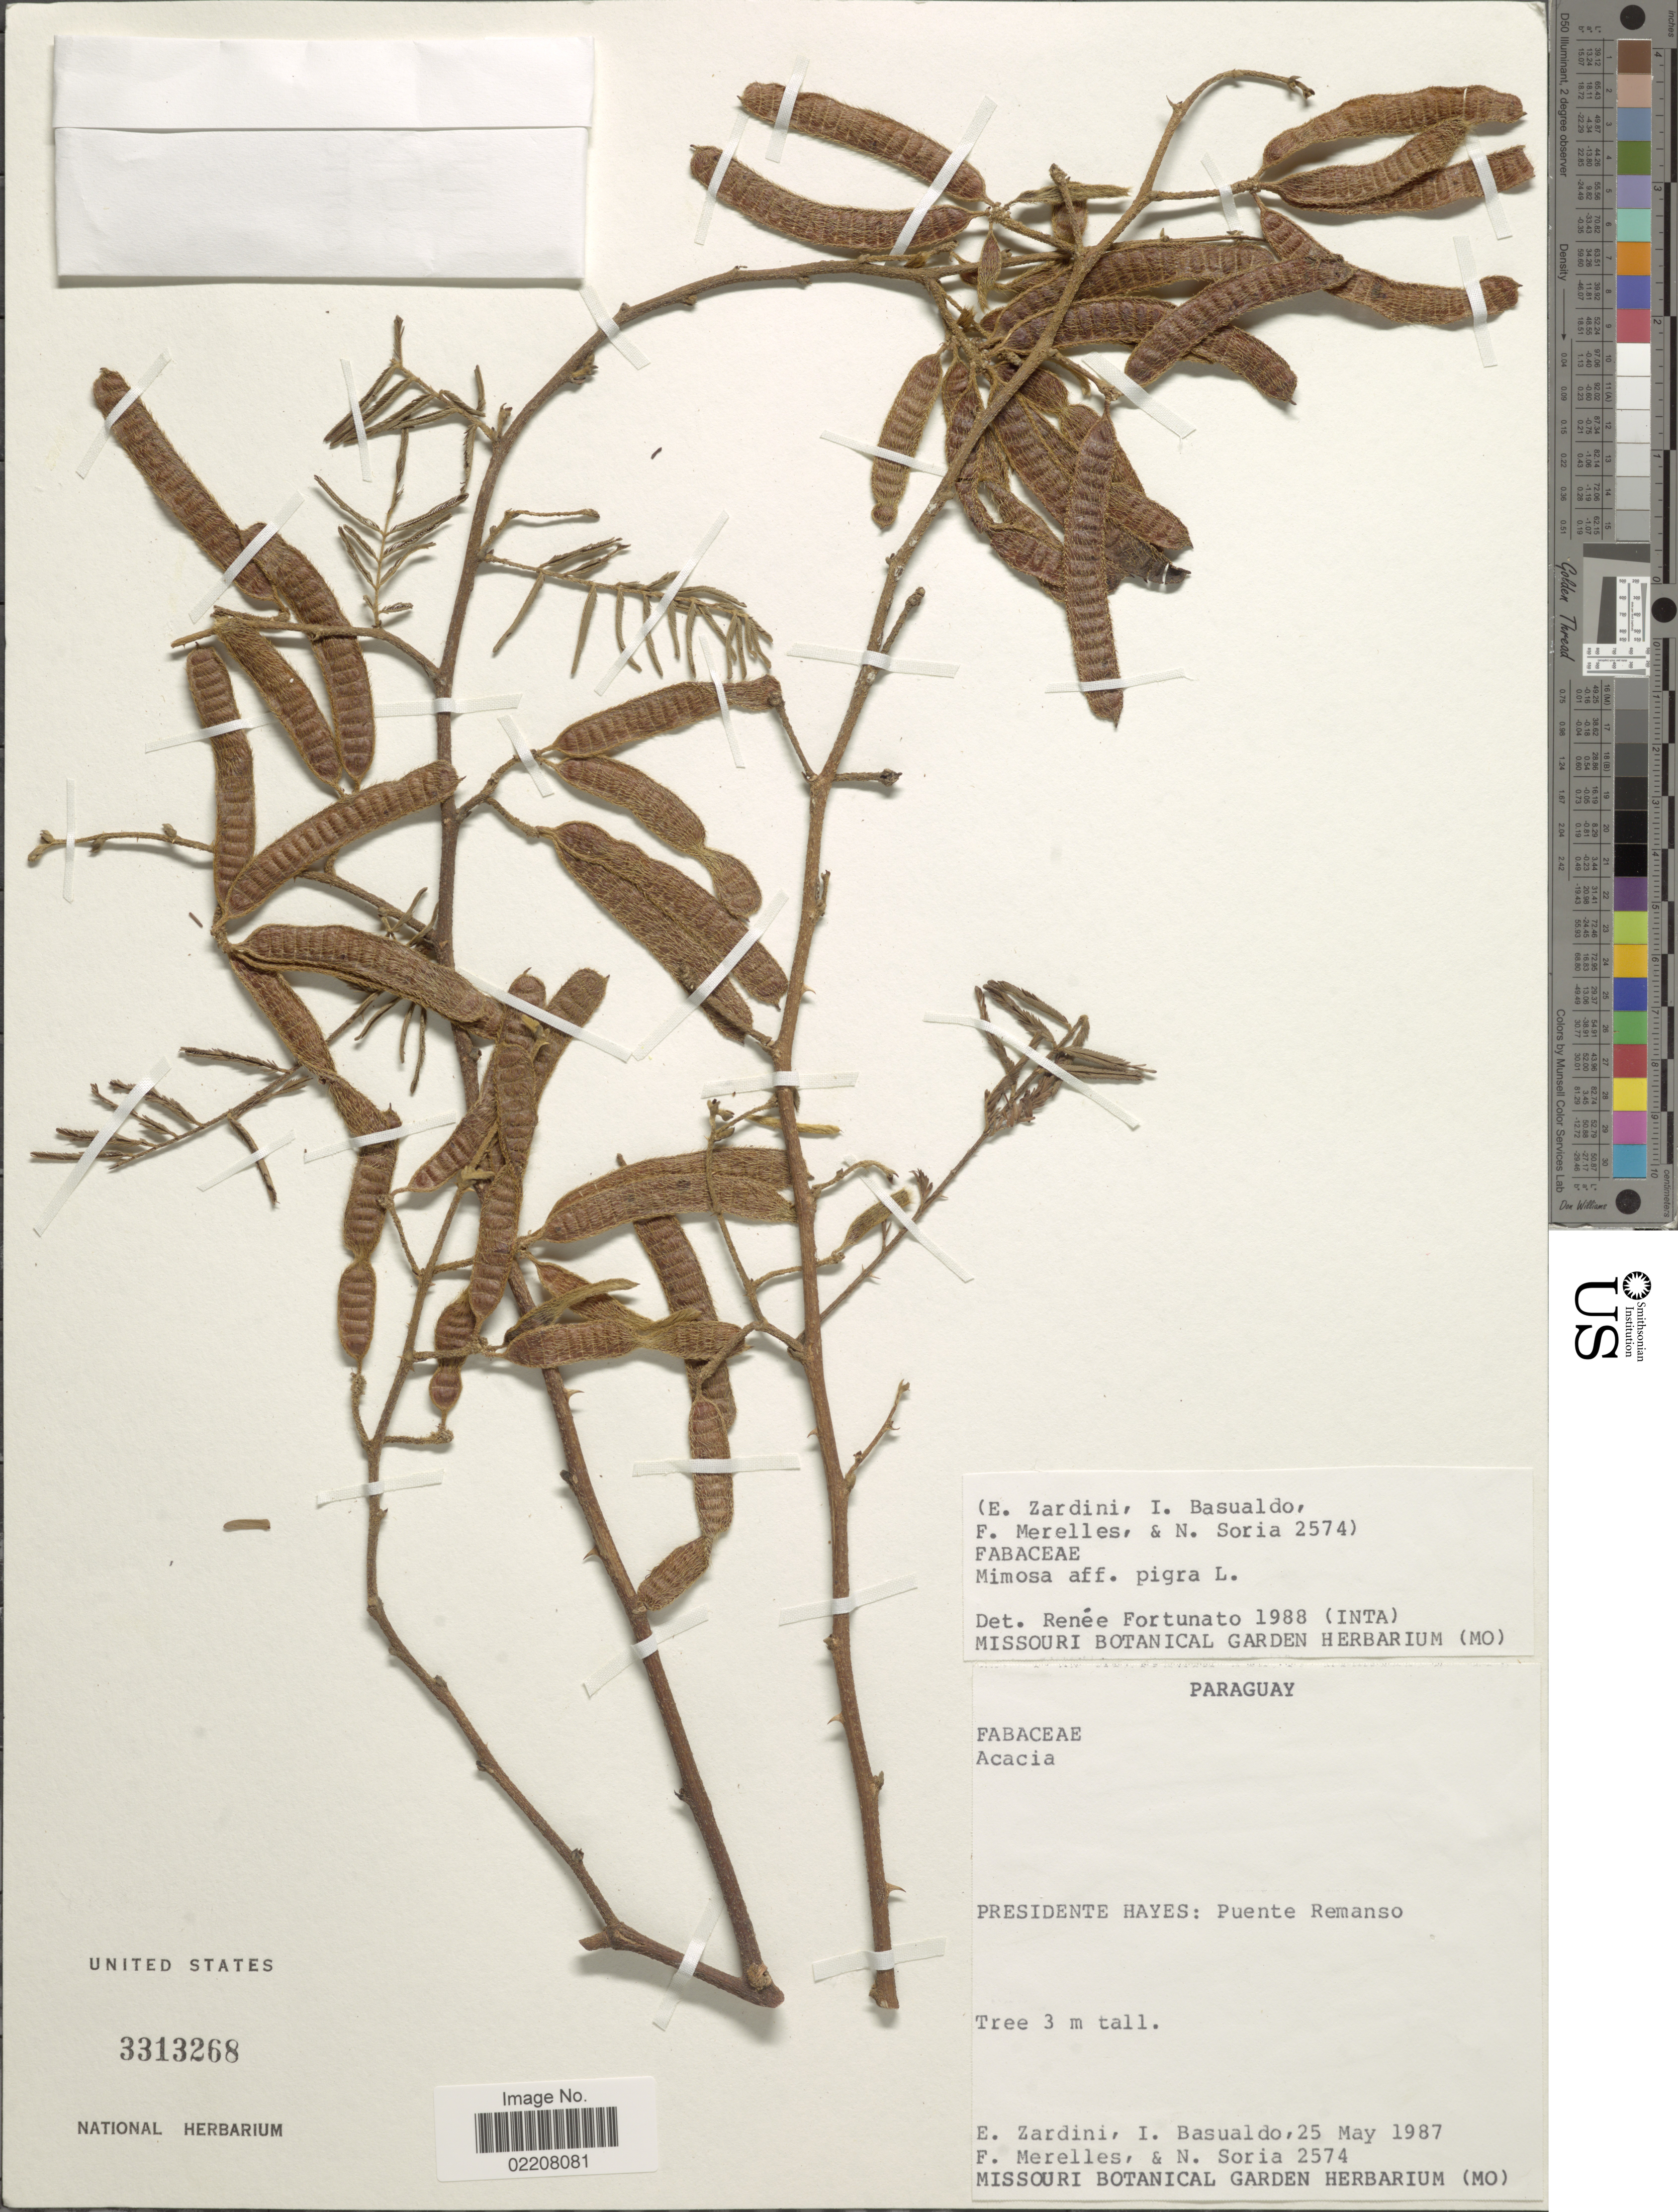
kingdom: Plantae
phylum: Tracheophyta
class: Magnoliopsida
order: Fabales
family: Fabaceae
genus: Mimosa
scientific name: Mimosa sp.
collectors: E. M. Zardini, I. Basualdo, F. Merelles & N. Soria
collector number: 2574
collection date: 1987-05-25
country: Paraguay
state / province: Presidente Hayes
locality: Puente Remanso.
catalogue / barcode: US 3313268